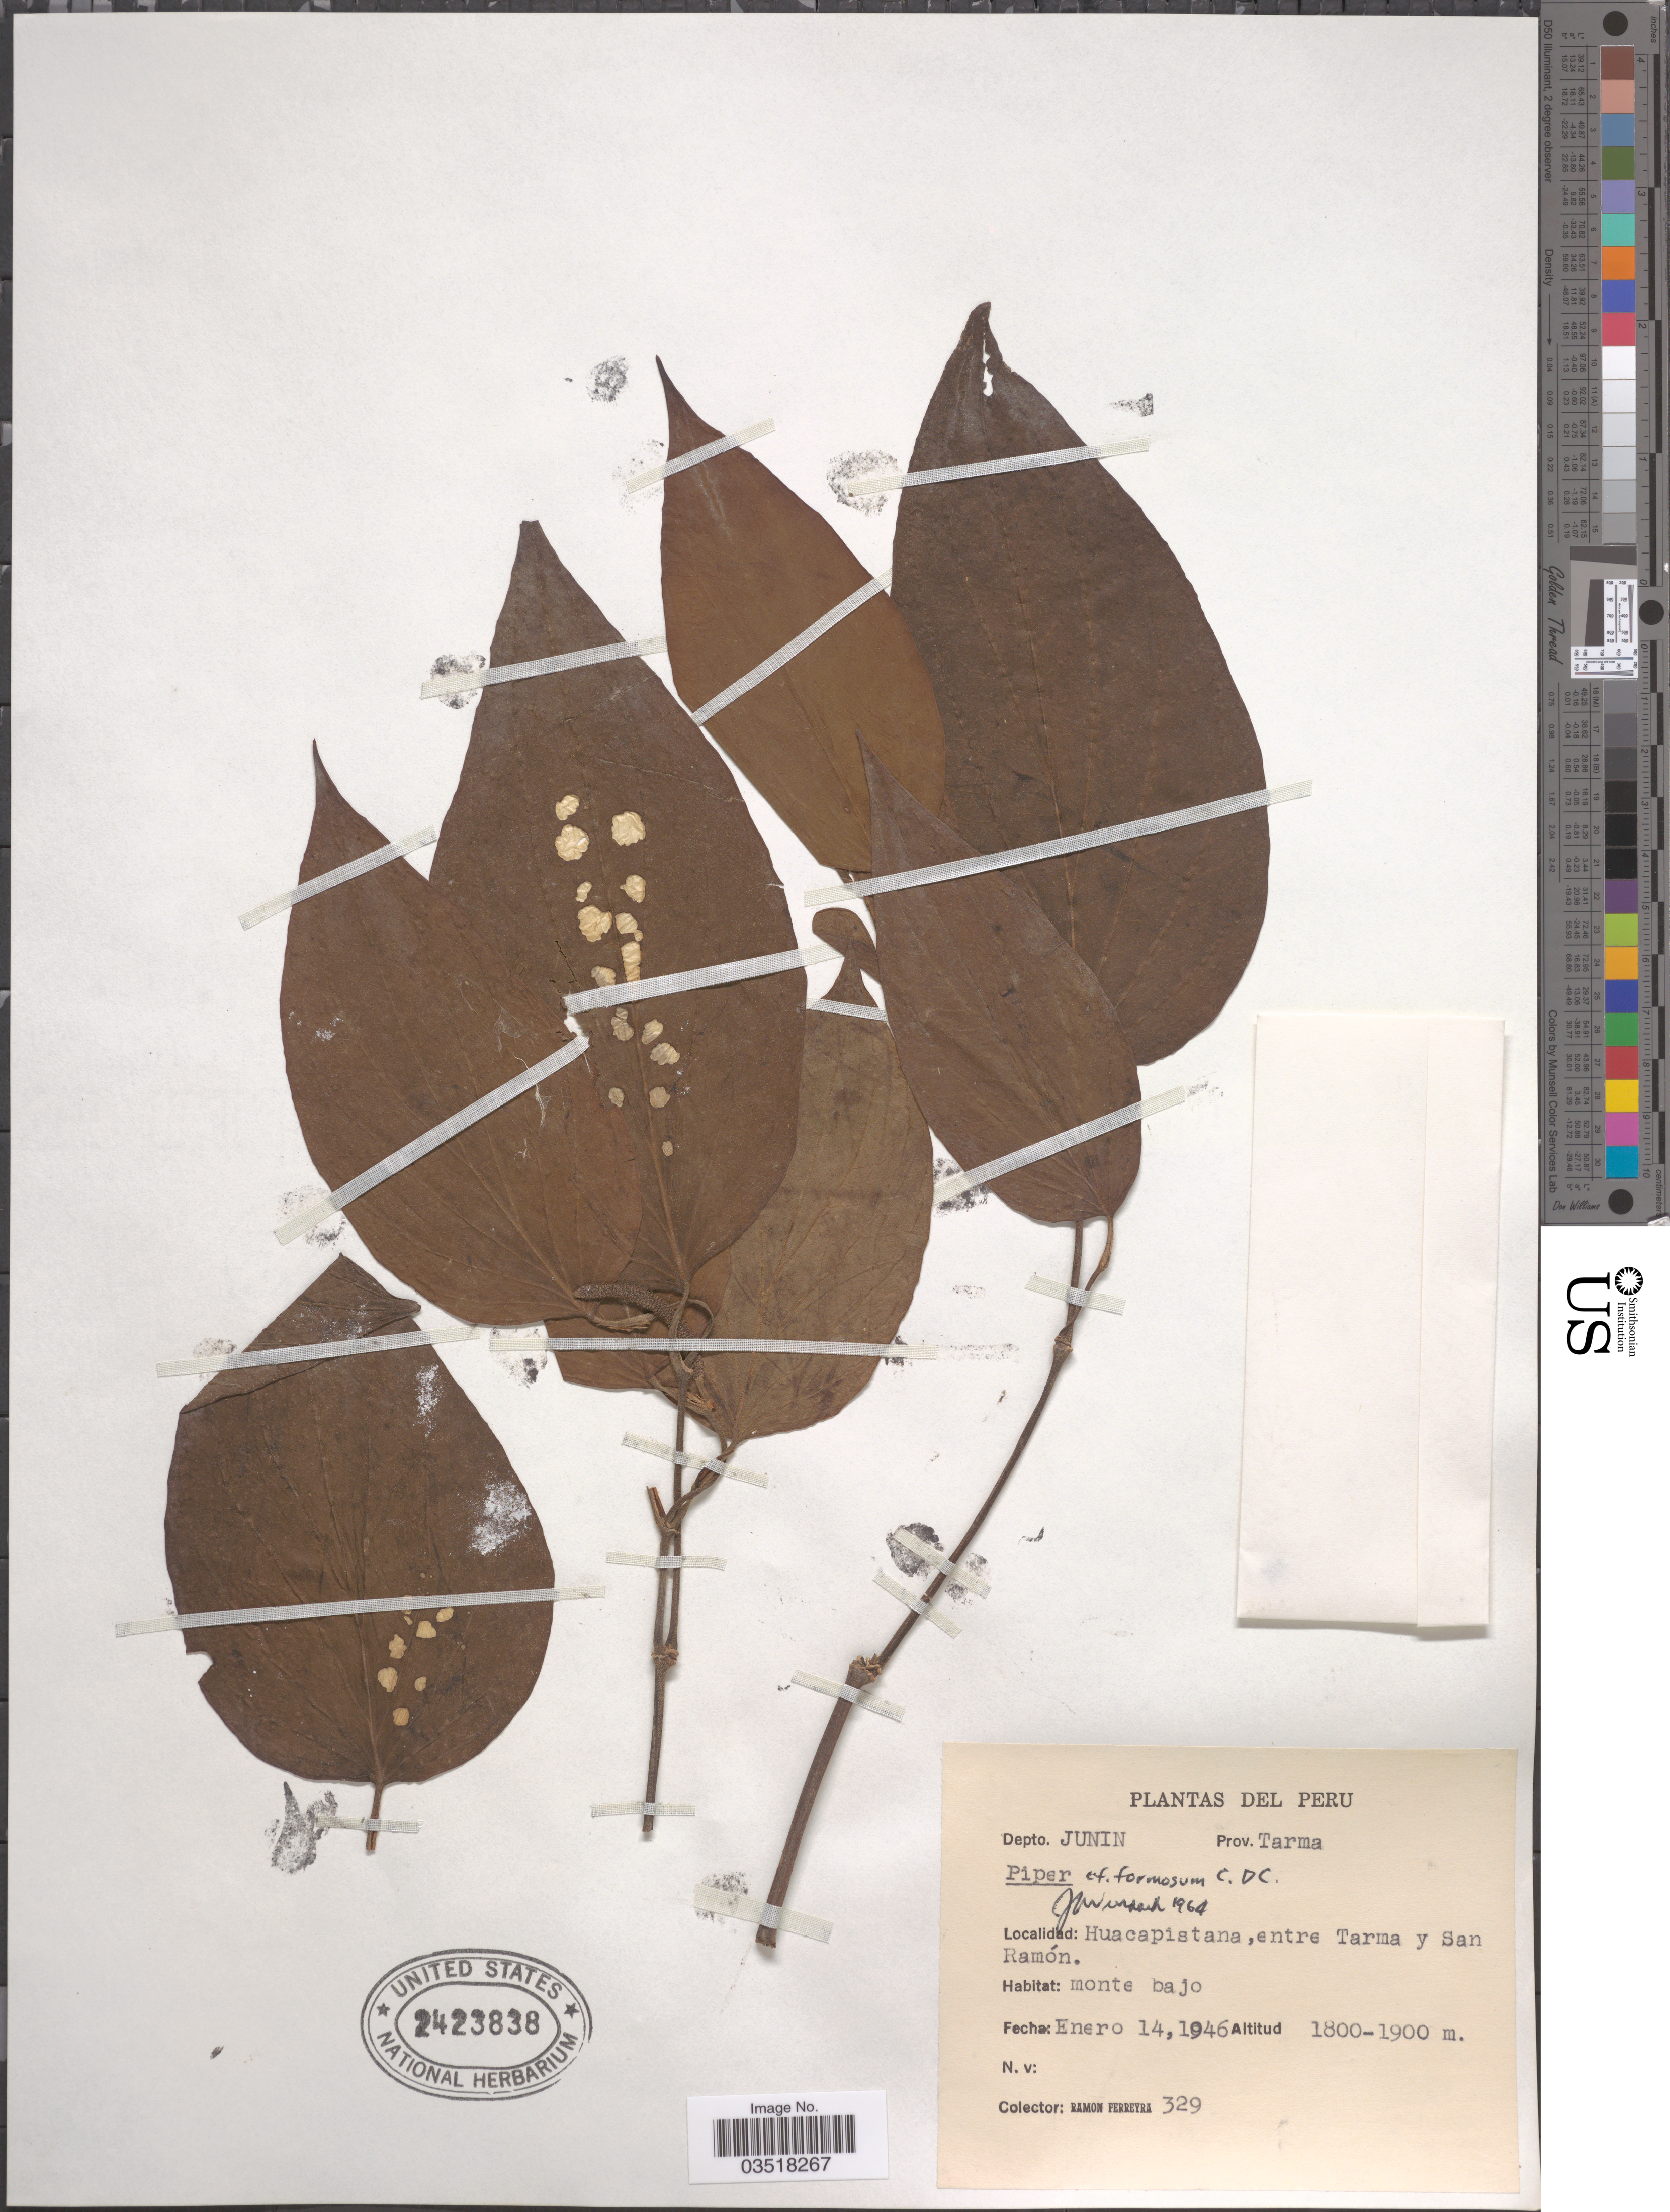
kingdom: Plantae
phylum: Tracheophyta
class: Magnoliopsida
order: Piperales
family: Piperaceae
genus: Piper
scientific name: Piper formosum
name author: C. DC.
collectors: R. A. Ferreyra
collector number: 329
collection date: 1946-01-14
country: Peru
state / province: Junín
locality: Depto. Junin. Prov. Tarma. Huacapistana, entre Tarma y San Ramón.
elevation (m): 1800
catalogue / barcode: US 2423838